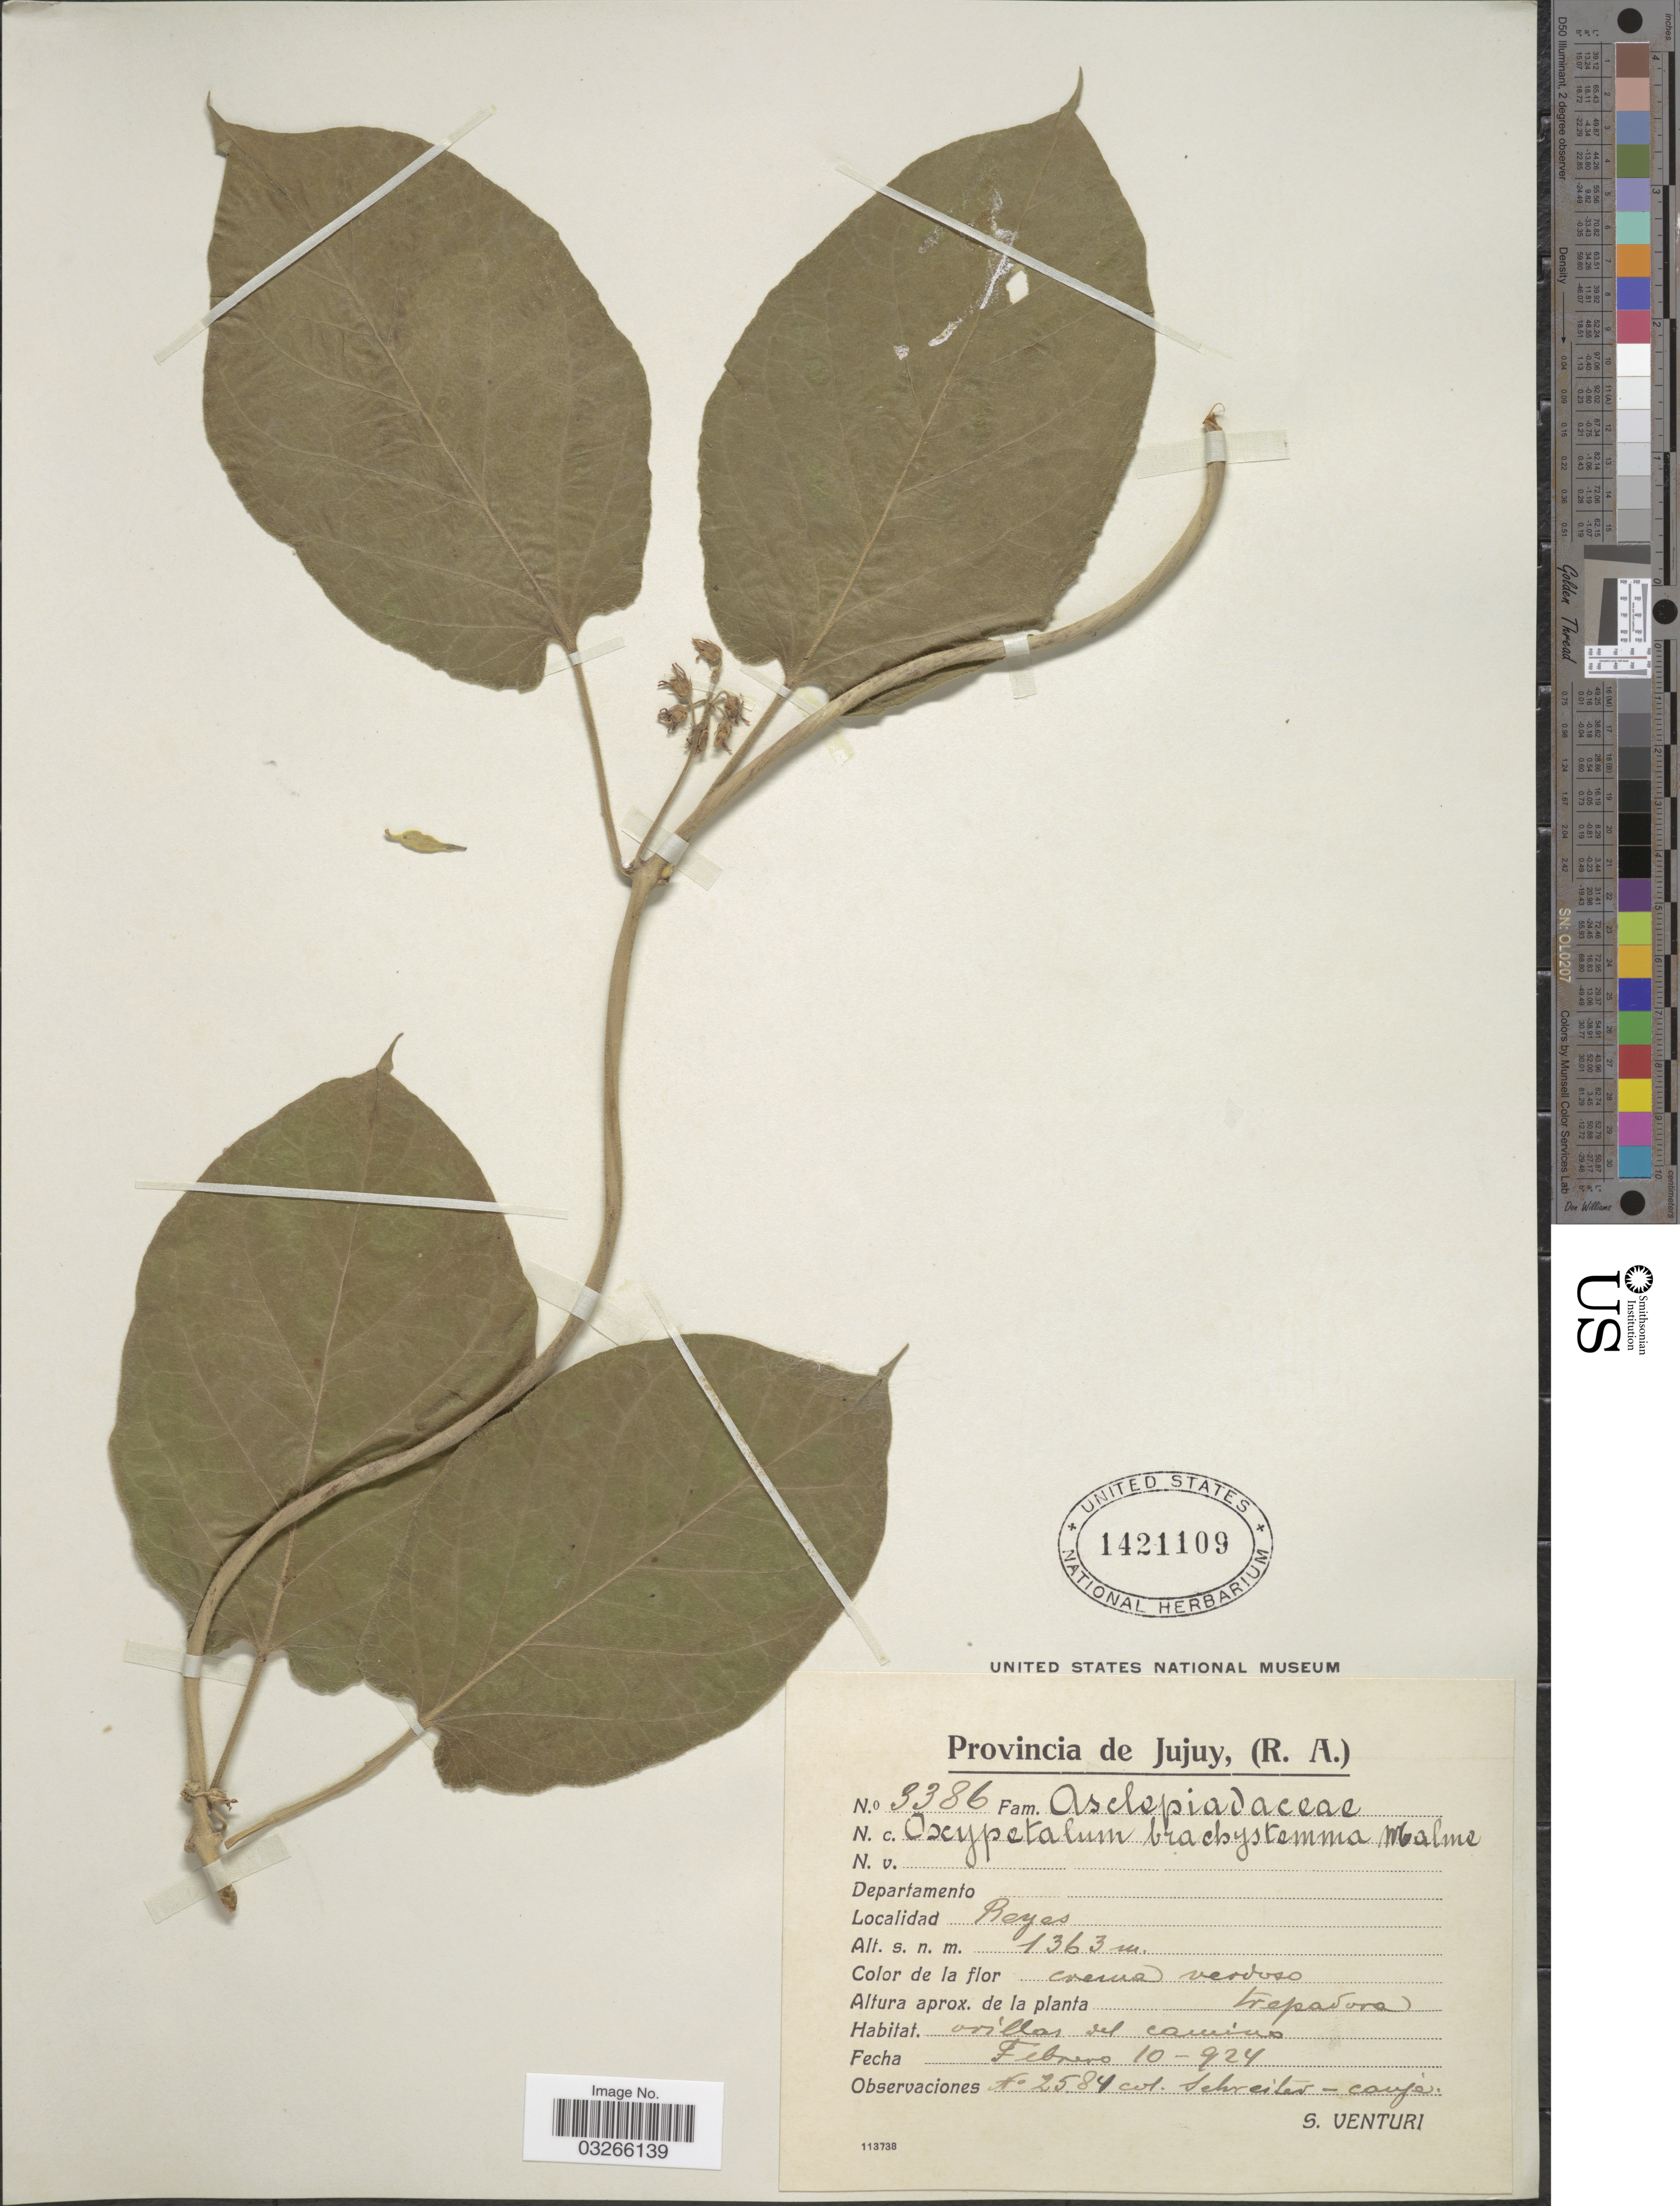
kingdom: Plantae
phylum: Tracheophyta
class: Magnoliopsida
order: Gentianales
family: Apocynaceae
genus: Oxypetalum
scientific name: Oxypetalum brachystemma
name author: Malme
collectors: S. Venturi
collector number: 3386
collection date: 1924-02-10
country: Argentina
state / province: Jujuy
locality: Reyes.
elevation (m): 1363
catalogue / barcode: US 1421109